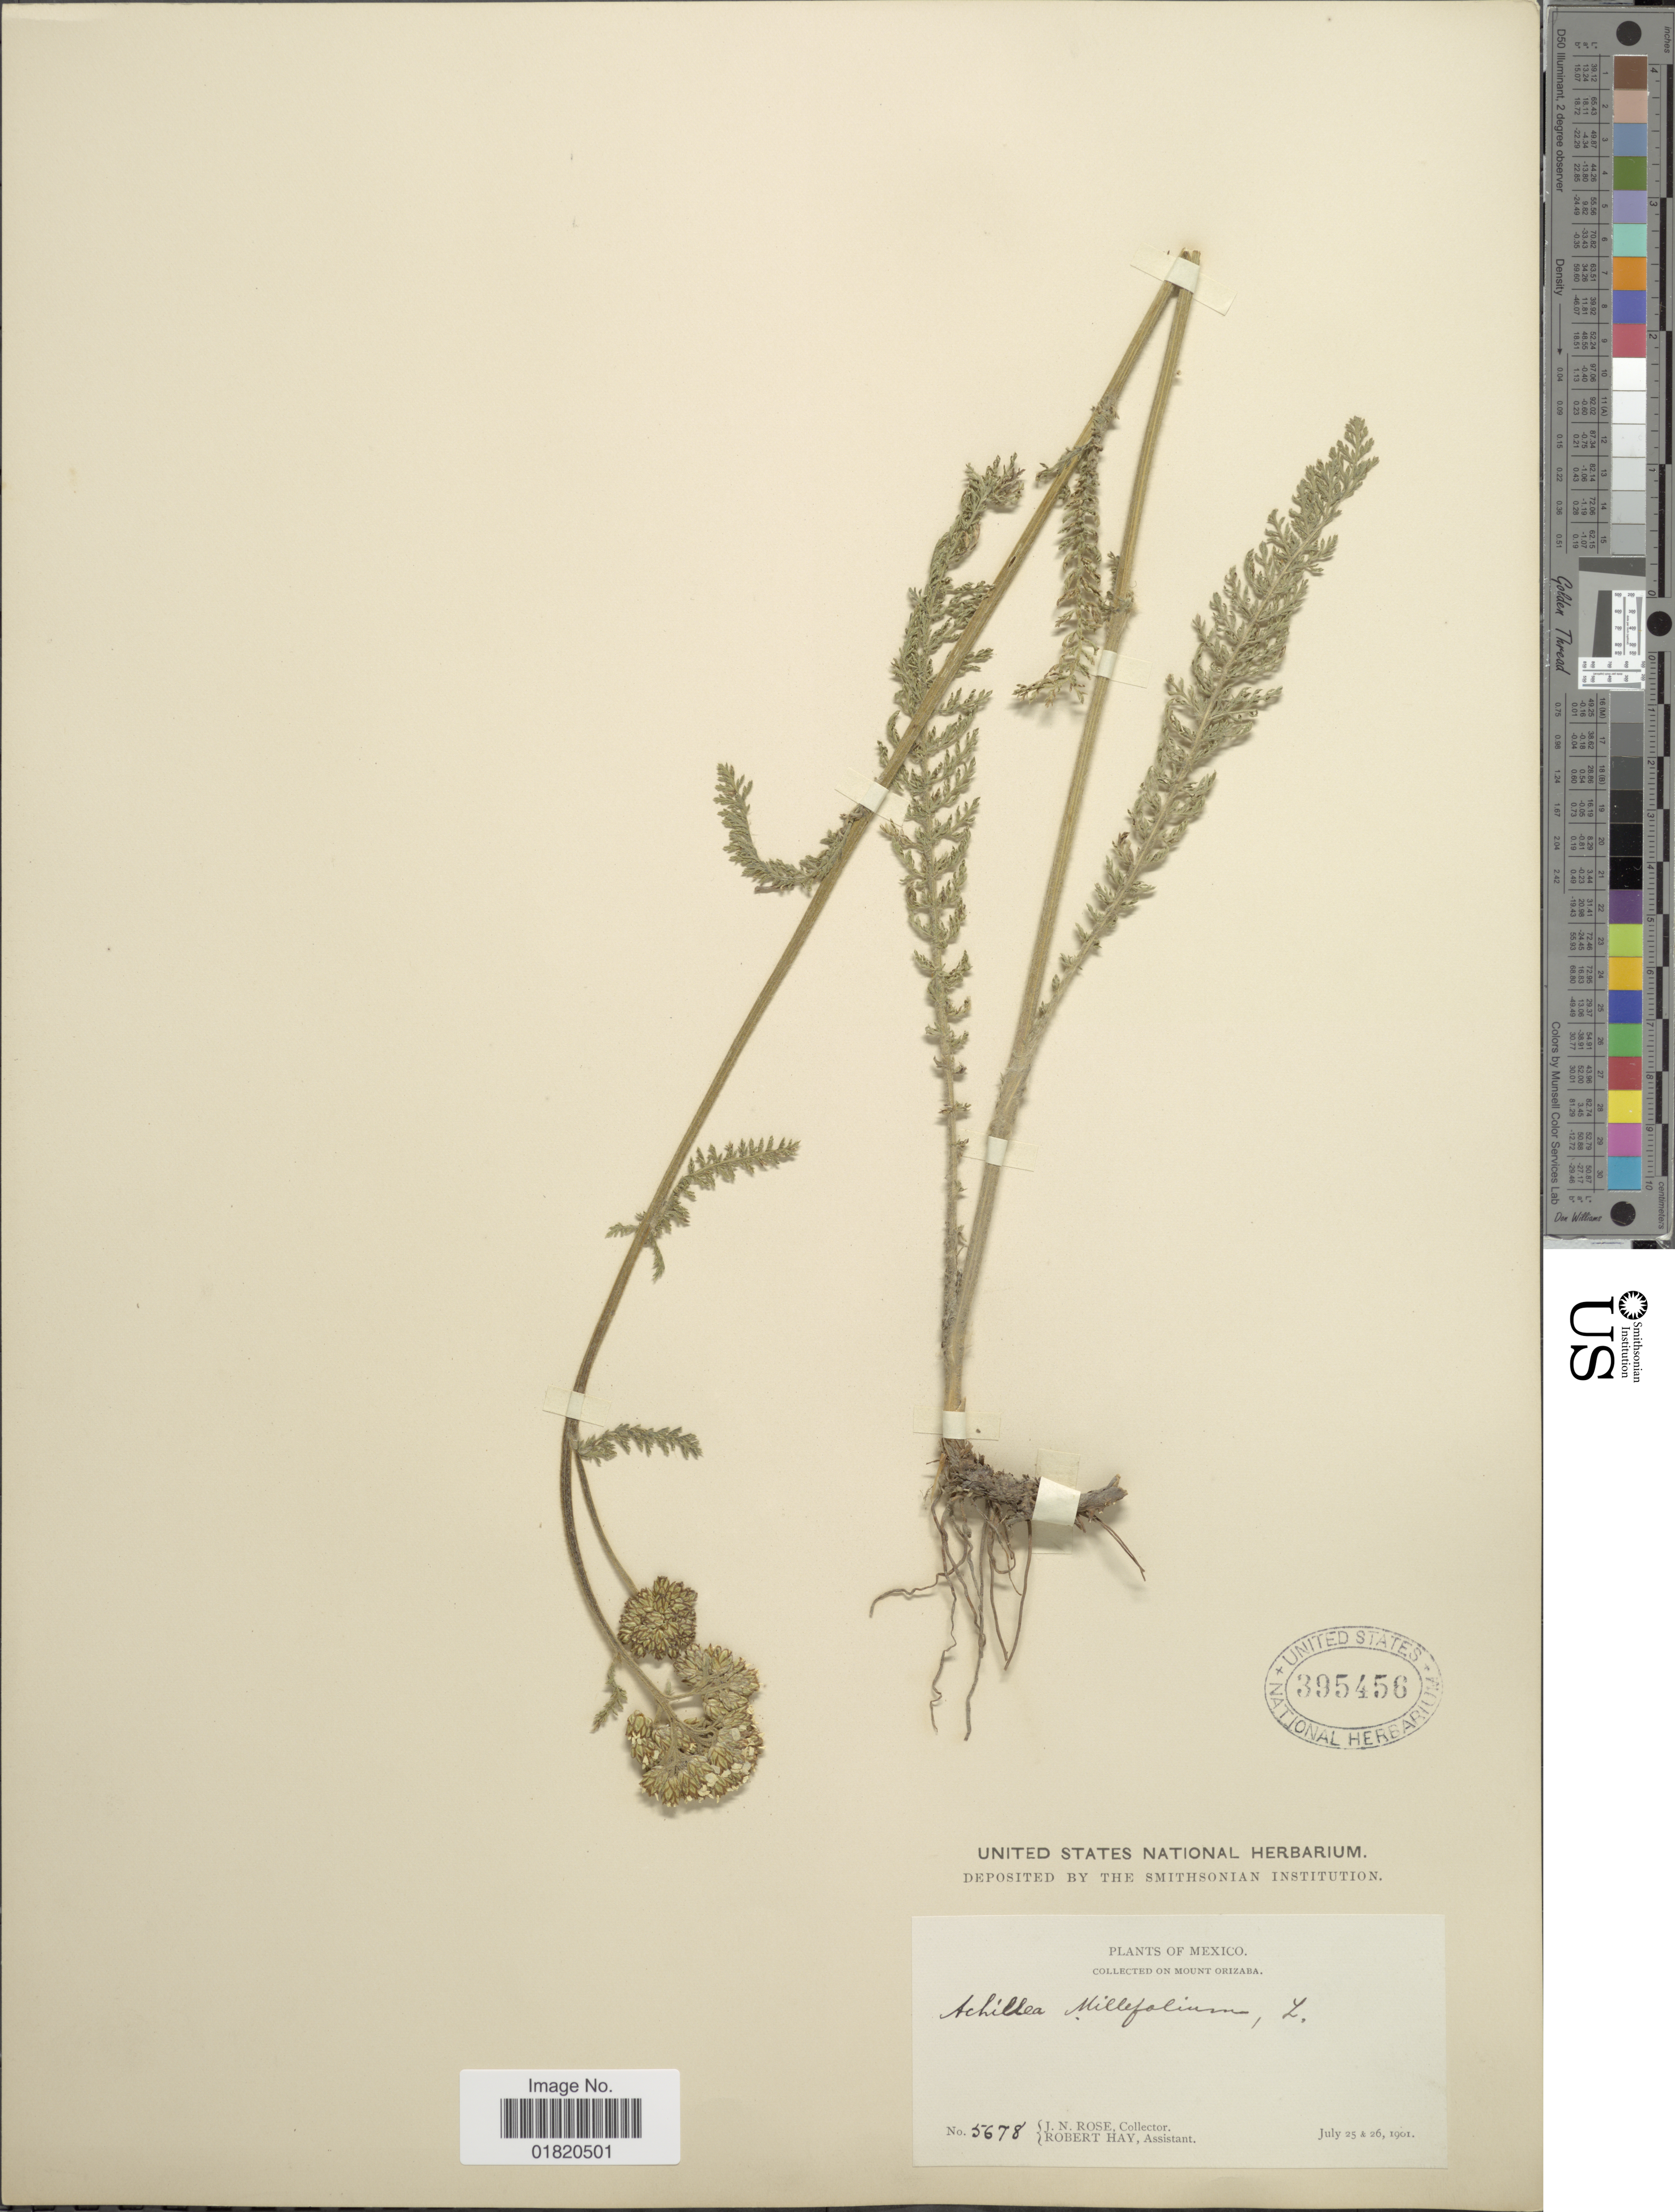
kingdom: Plantae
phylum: Tracheophyta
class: Magnoliopsida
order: Asterales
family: Asteraceae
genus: Achillea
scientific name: Achillea lanulosa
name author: Nutt.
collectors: J. N. Rose & R. H. Hay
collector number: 5678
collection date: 1901-07-25/1901-07-26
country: Mexico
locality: Mount Orizaba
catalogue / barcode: US 395456